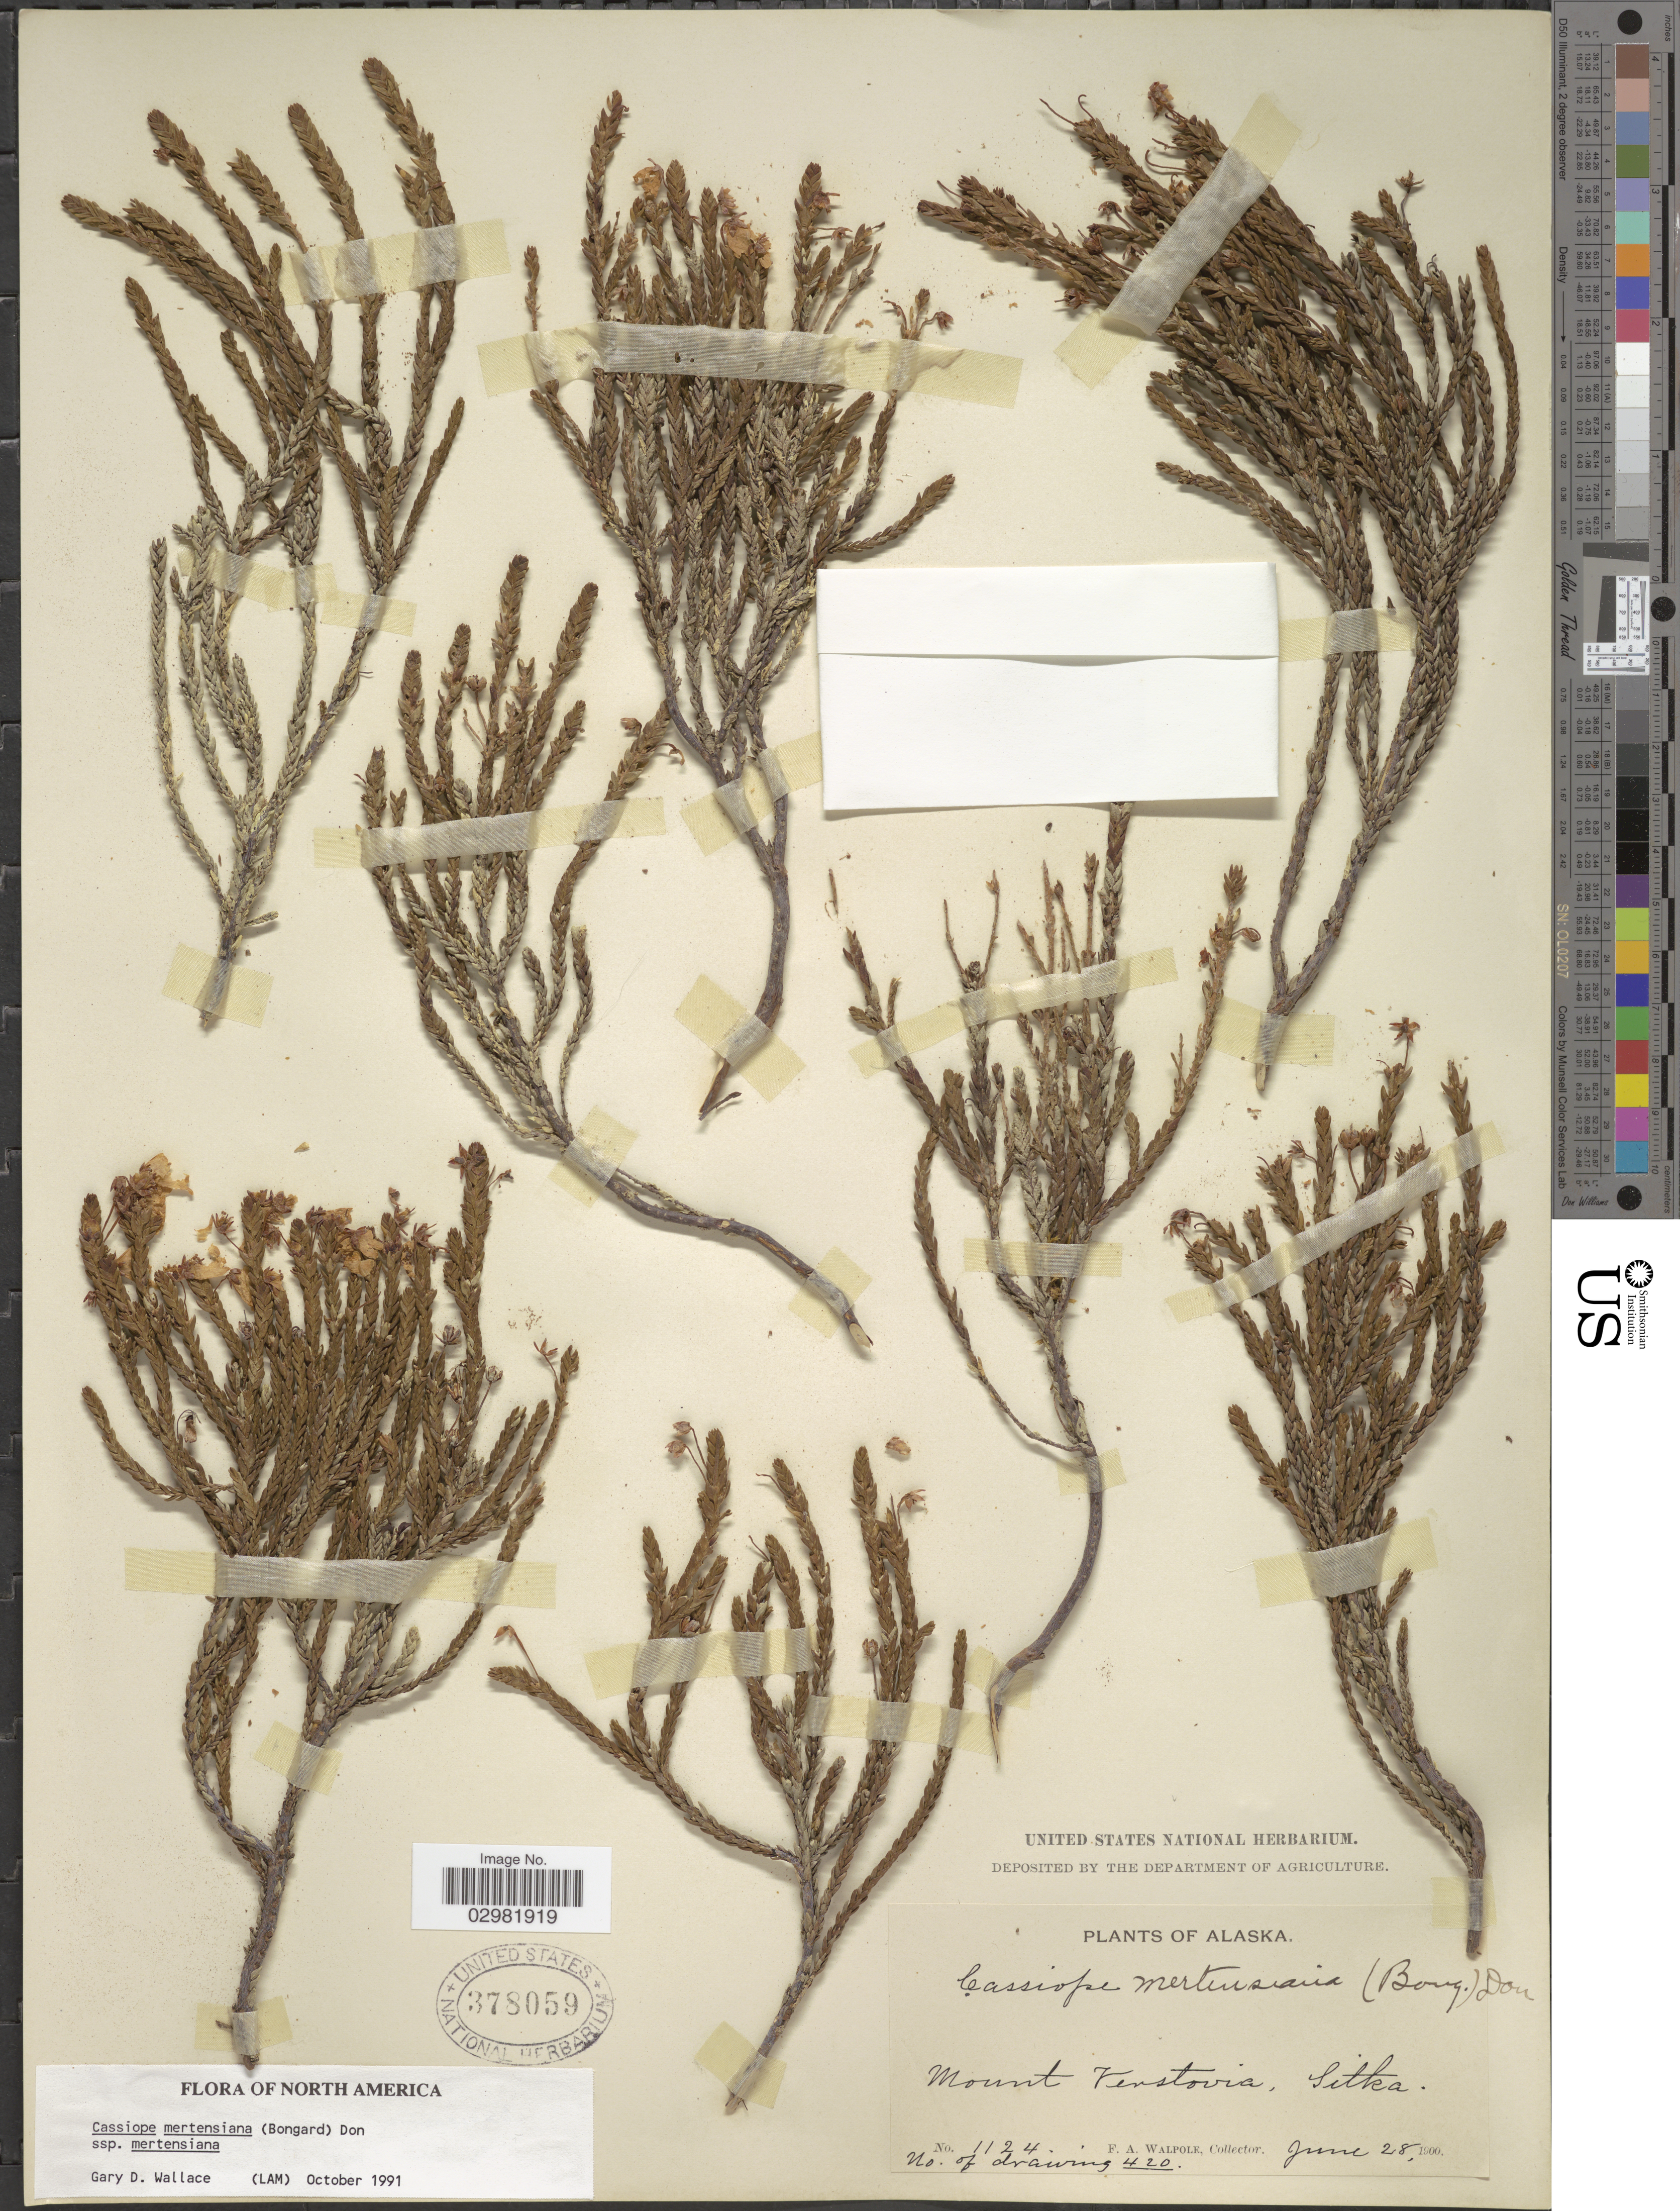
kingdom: Plantae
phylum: Tracheophyta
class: Magnoliopsida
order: Ericales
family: Ericaceae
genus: Cassiope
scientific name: Cassiope mertensiana subsp. mertensiana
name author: (Bong.) G. Don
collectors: F. Walpole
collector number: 1124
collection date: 1900-06-28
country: United States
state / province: Alaska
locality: Mount Verstovia, Sitka.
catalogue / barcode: US 378059